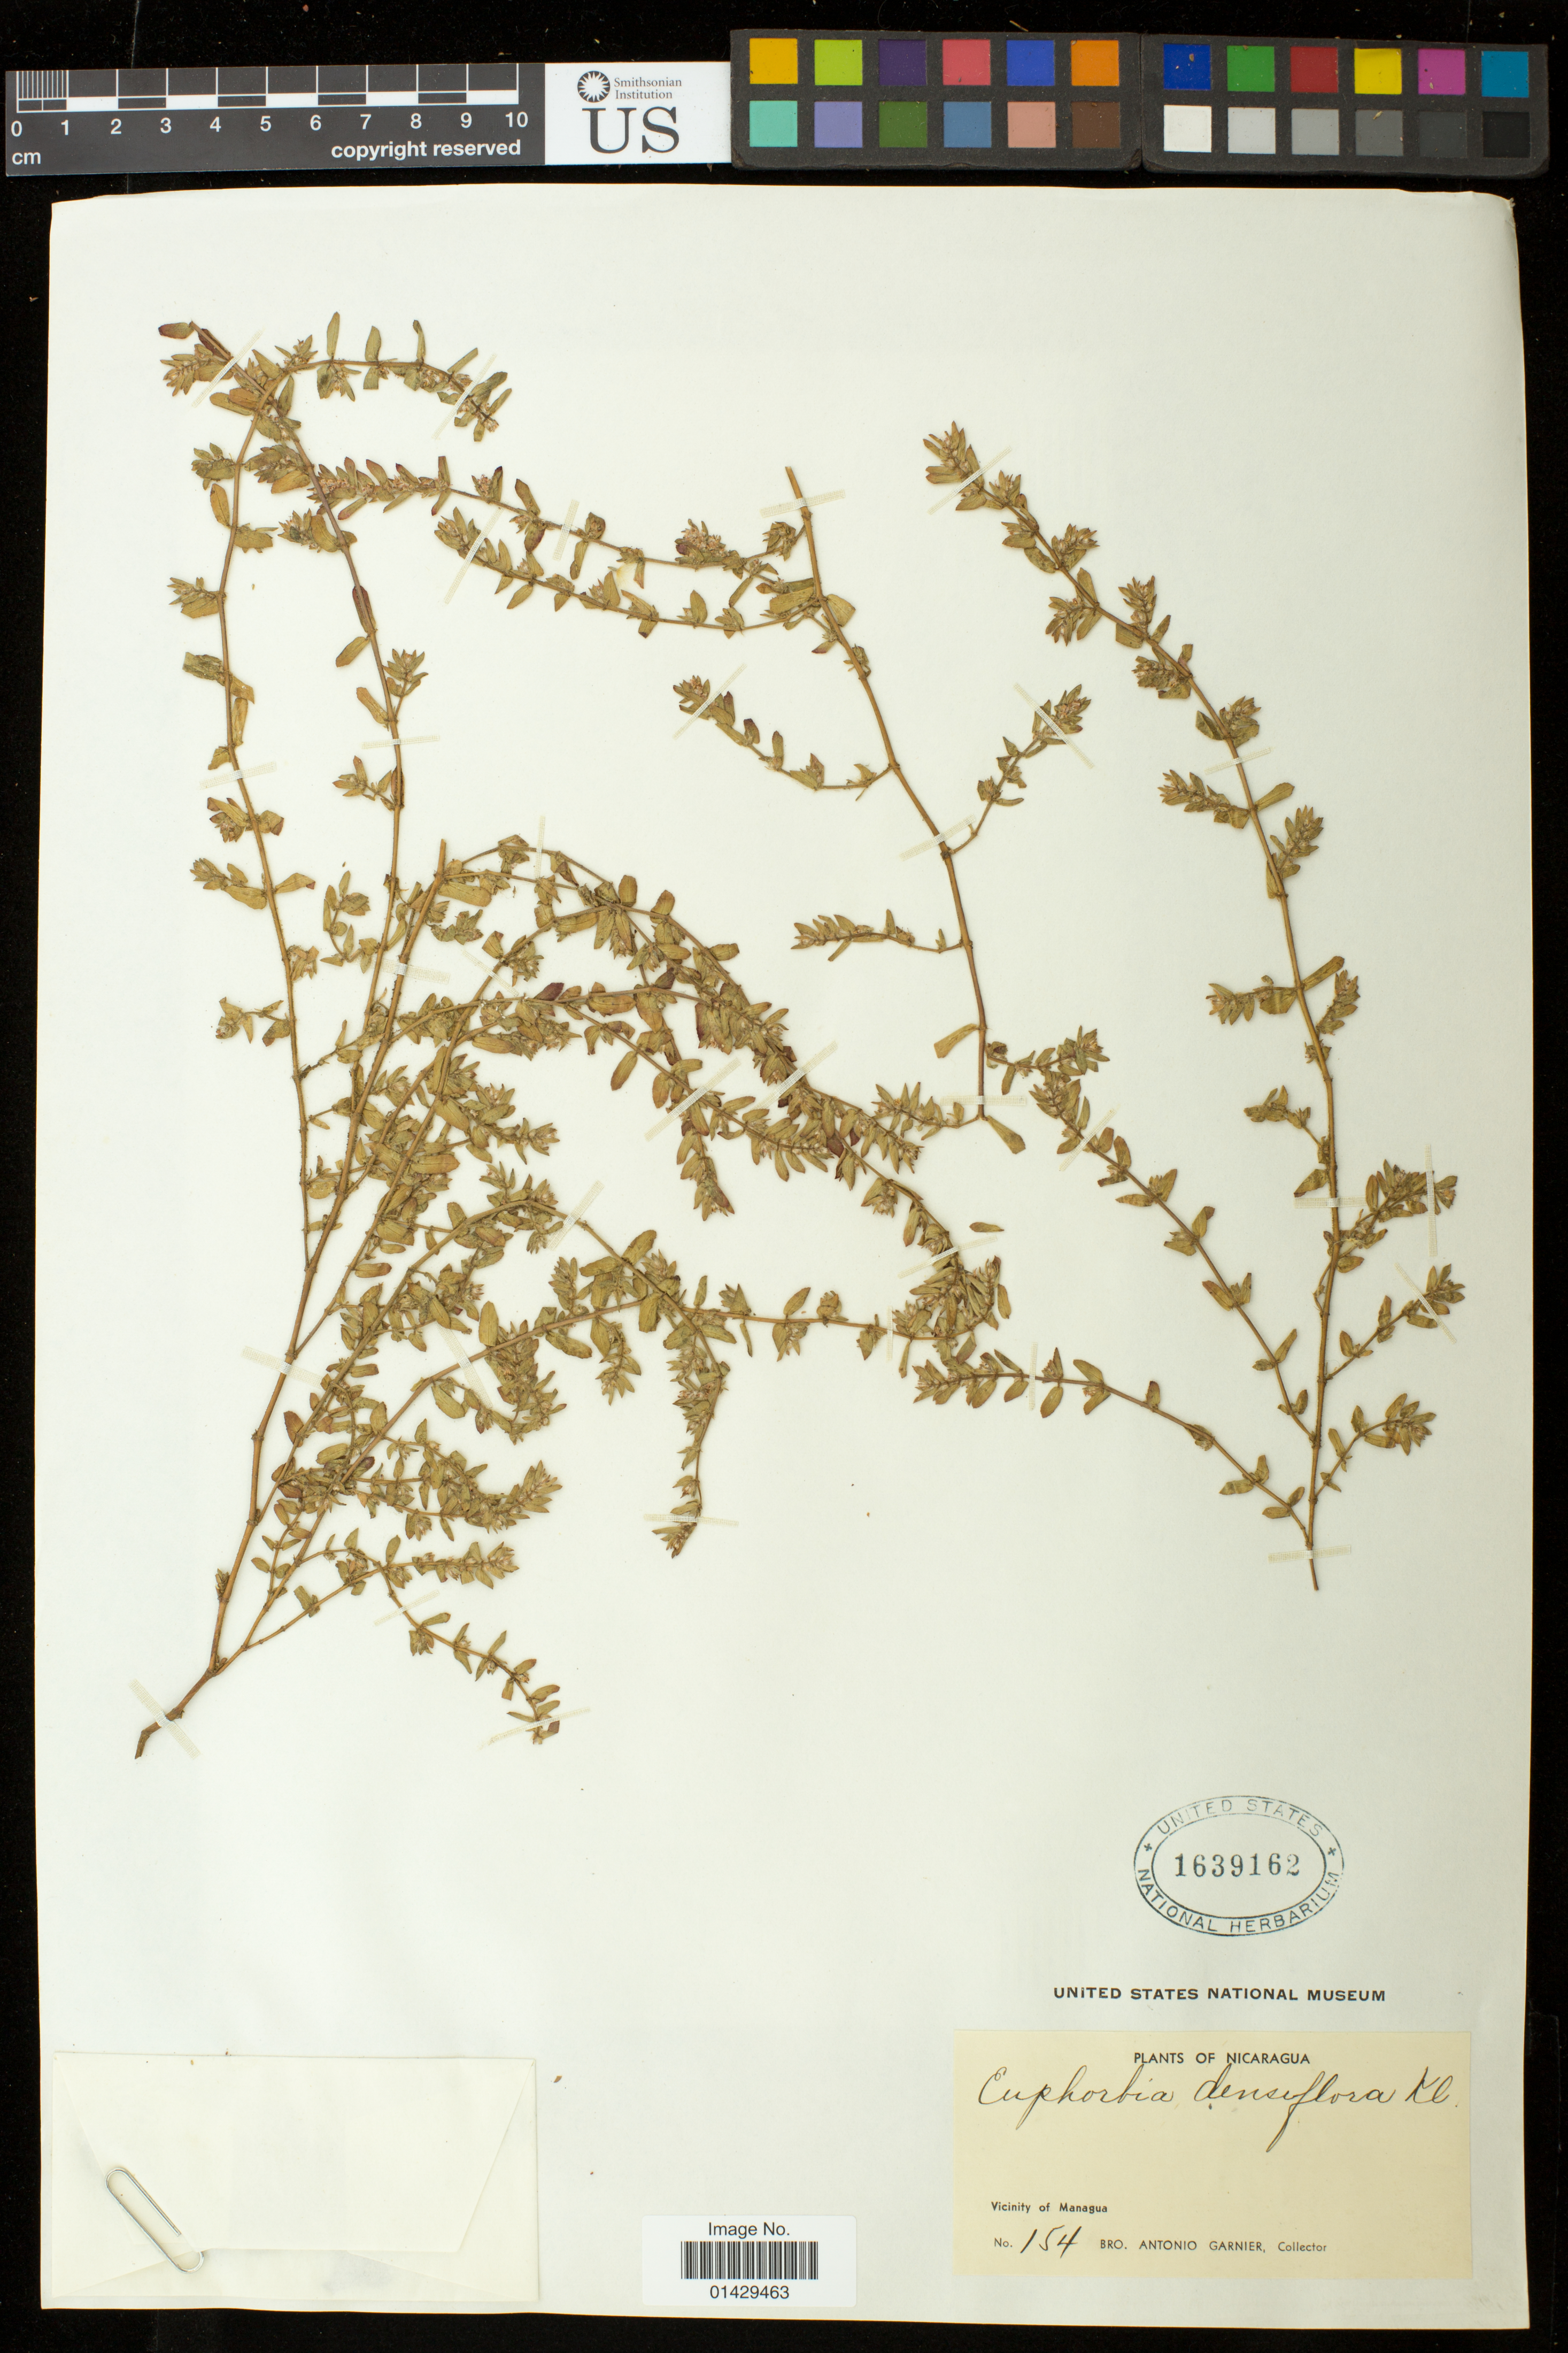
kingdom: Plantae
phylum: Tracheophyta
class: Magnoliopsida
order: Malpighiales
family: Euphorbiaceae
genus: Euphorbia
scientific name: Euphorbia densiflora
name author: (Klotzsch & Garcke) Klotzsch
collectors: Bro. A. Garnier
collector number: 154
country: Nicaragua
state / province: Managua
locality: Vicinity of Managua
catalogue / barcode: US 1639162